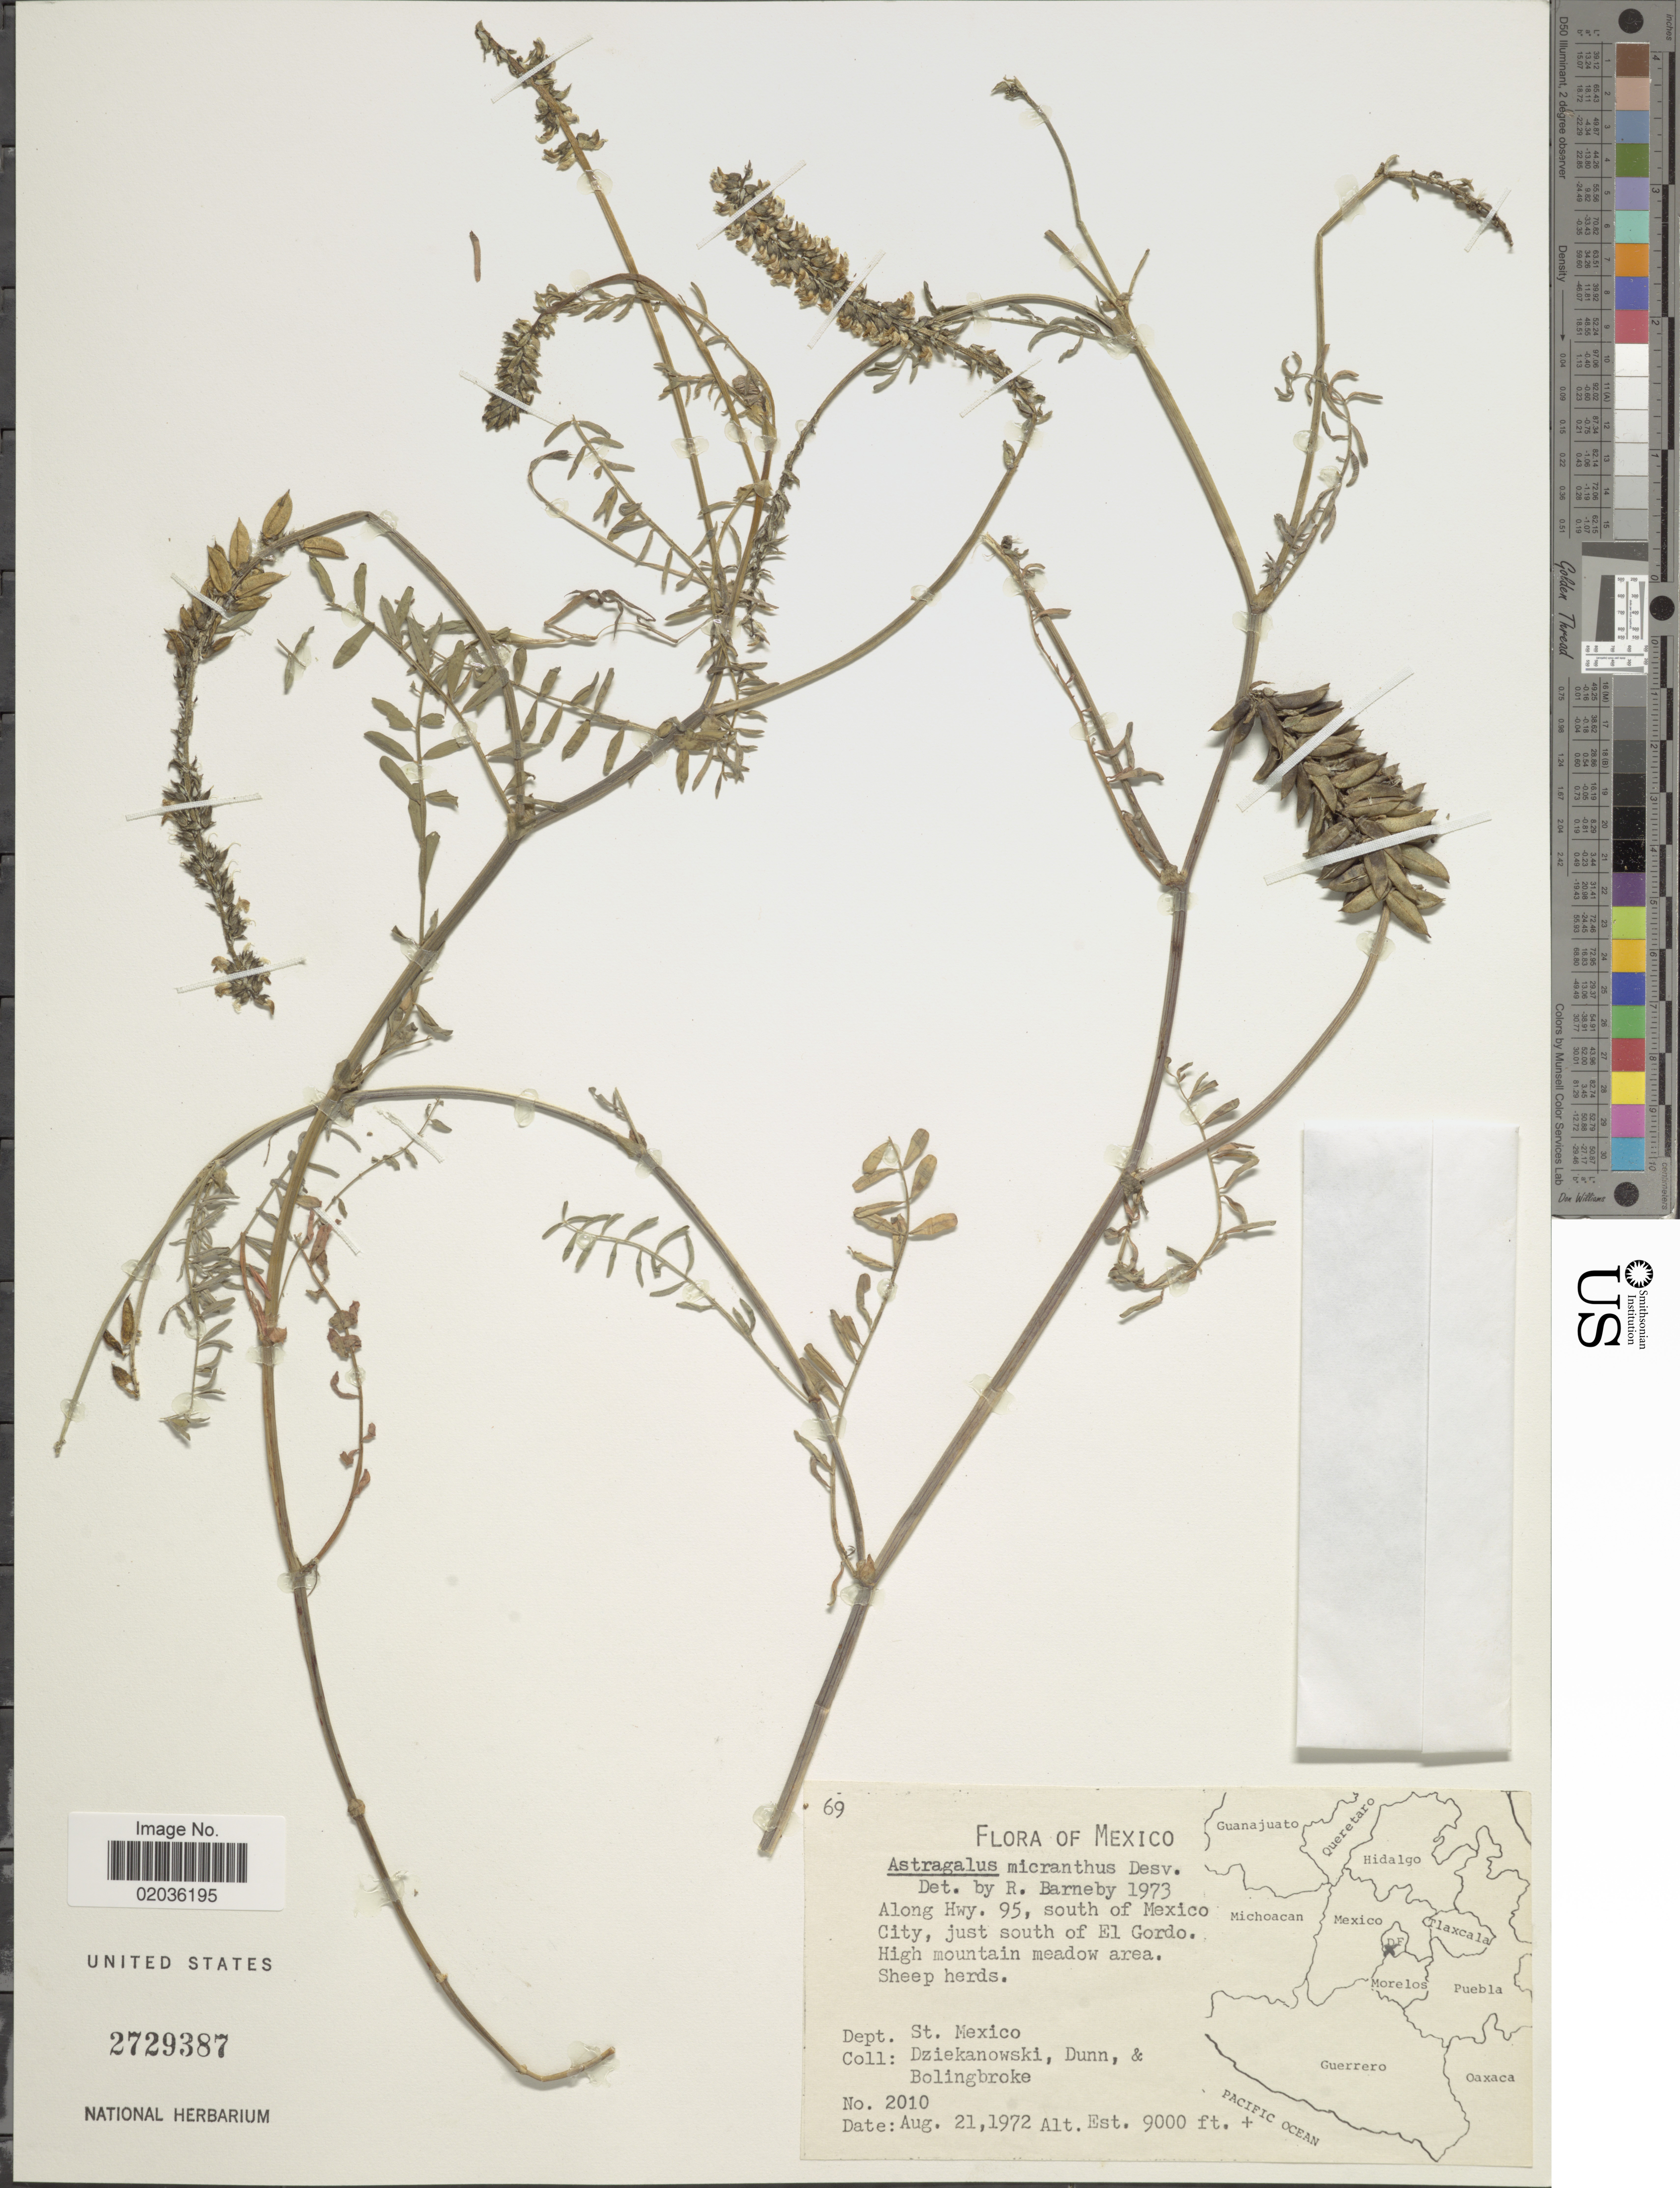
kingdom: Plantae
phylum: Tracheophyta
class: Magnoliopsida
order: Fabales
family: Fabaceae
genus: Astragalus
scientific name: Astragalus micranthus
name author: Desv.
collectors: -. Dziekanowski, -- Dunn & -. Bolingbroke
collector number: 2010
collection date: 1972-08-21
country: Mexico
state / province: México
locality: Along Hwy. 95, south of Mexico City, just south of El Gordo, High mountain meadow area, Dept St Mexico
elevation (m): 2743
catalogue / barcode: US 2729387